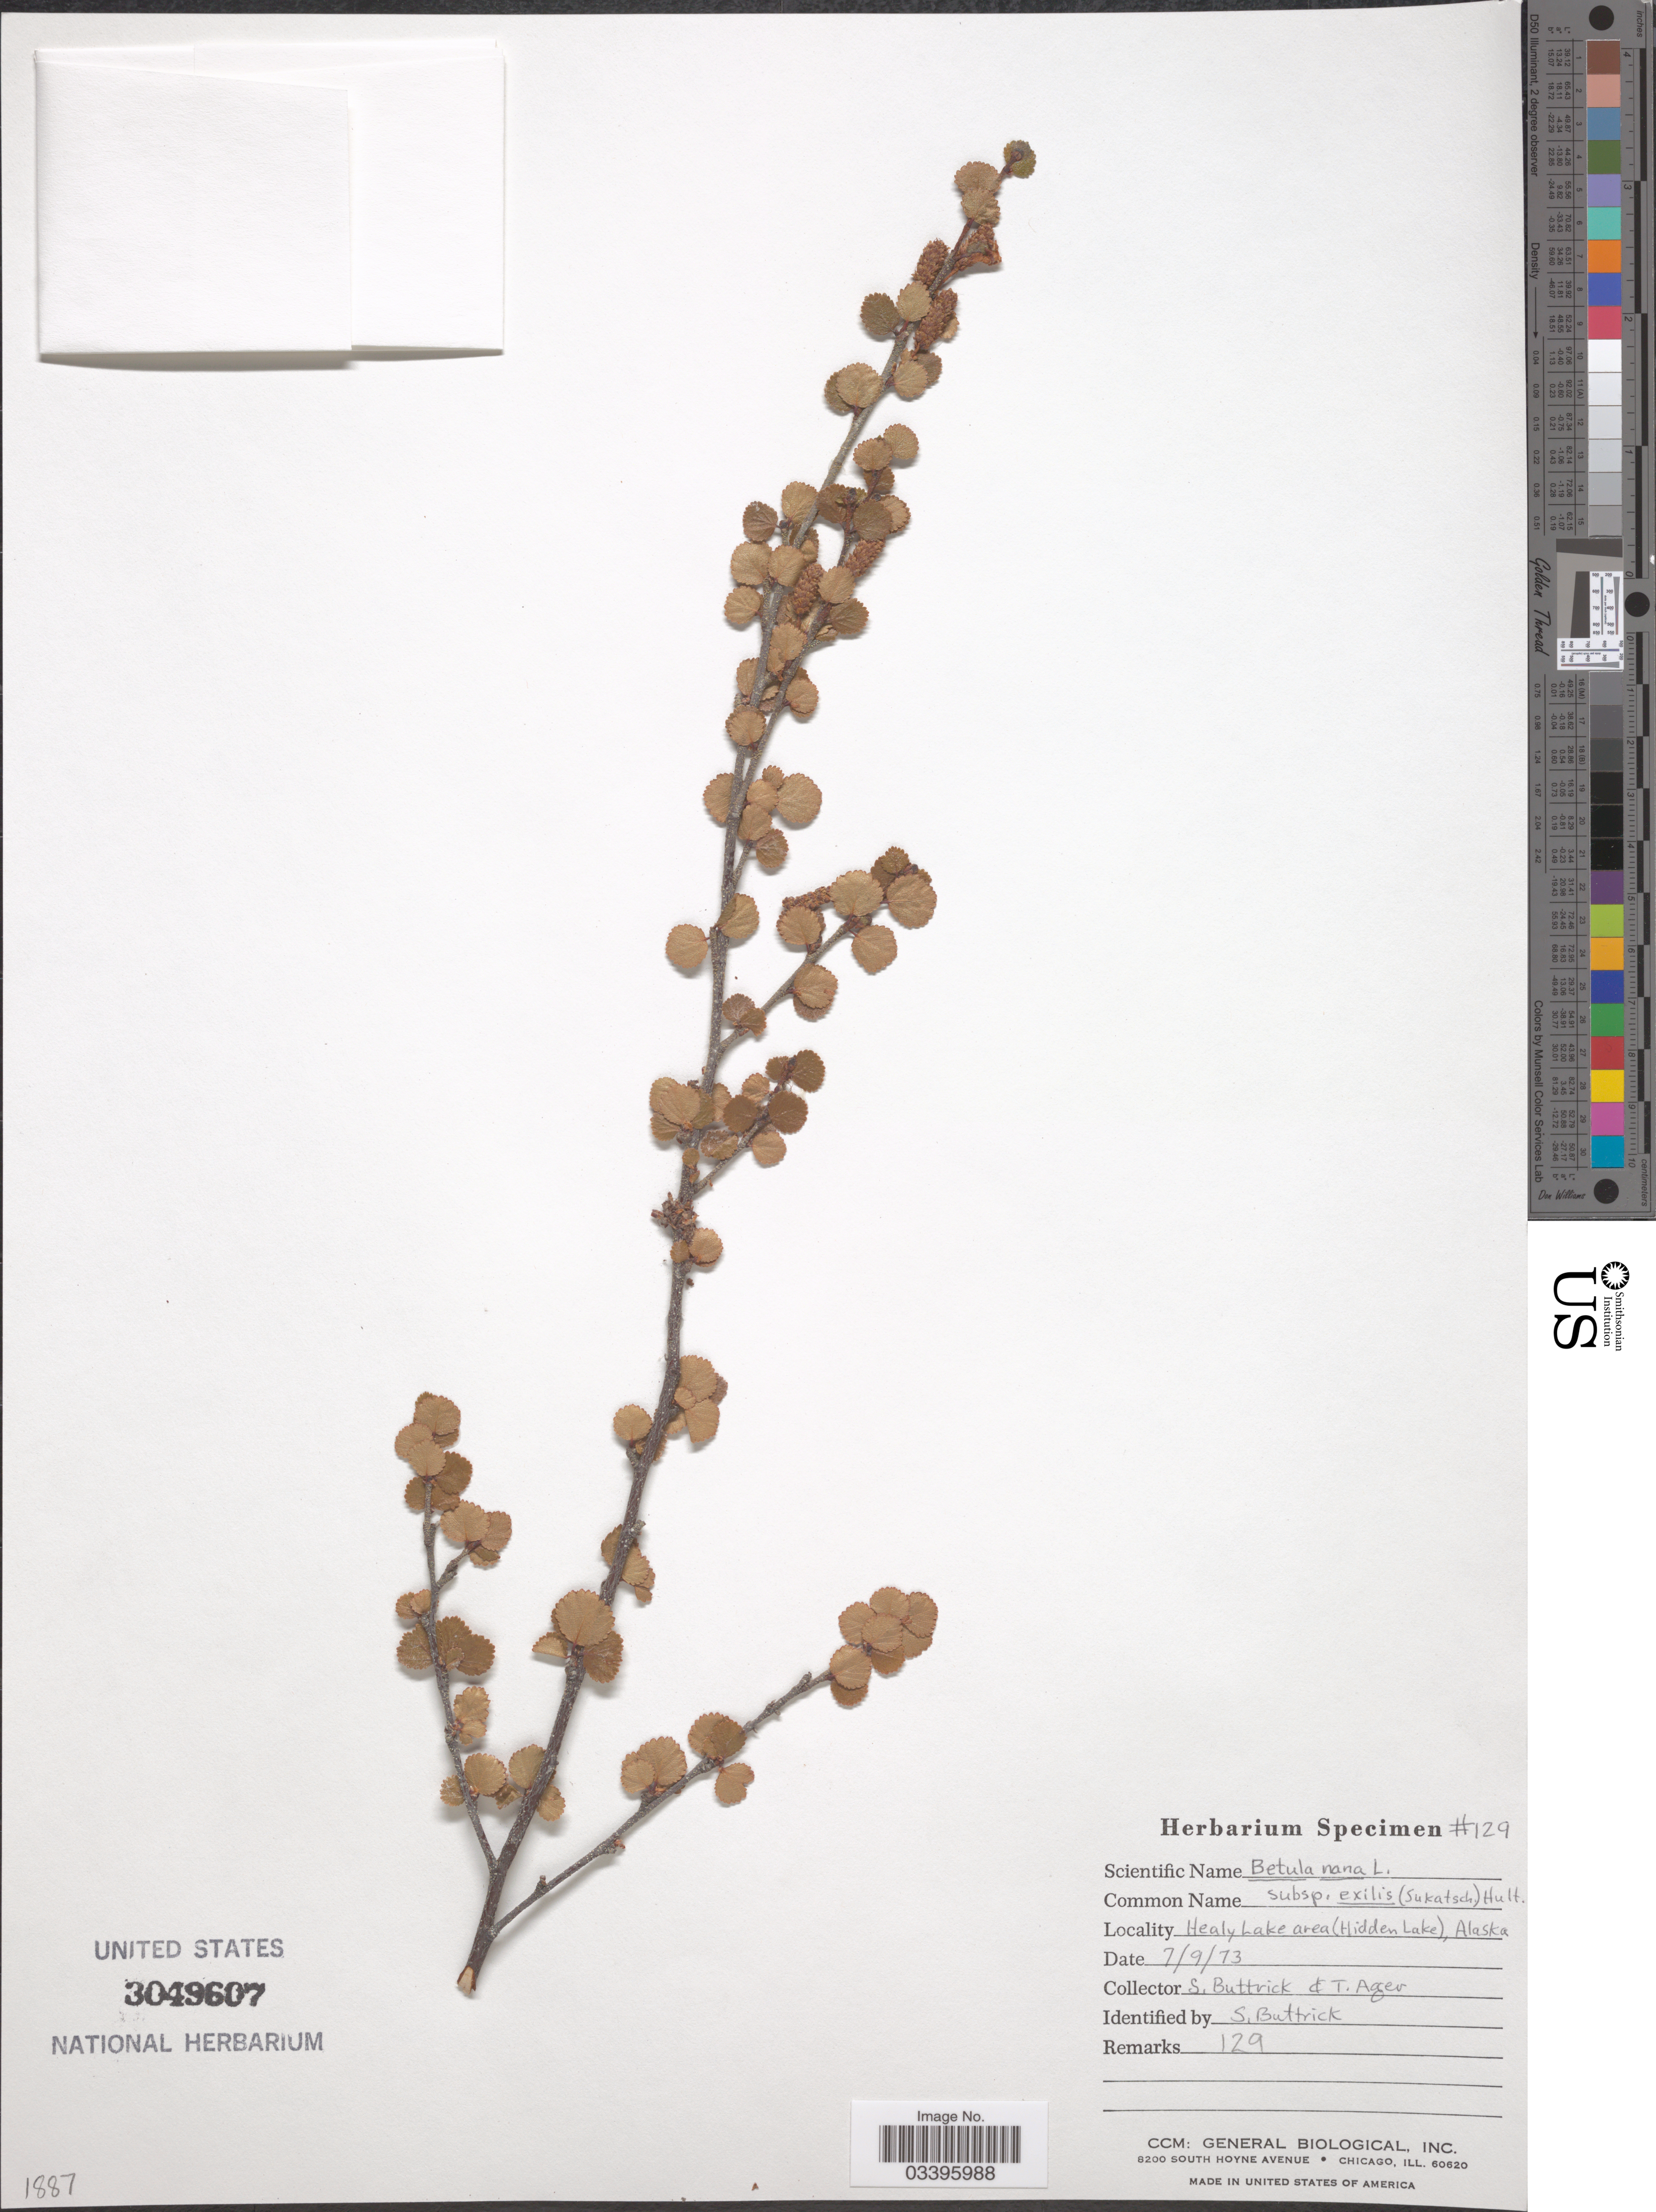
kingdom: Plantae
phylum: Tracheophyta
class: Magnoliopsida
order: Fagales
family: Betulaceae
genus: Betula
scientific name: Betula nana subsp. exilis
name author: L.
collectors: S. Buttrick & T. Ager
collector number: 129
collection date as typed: Transcribed d/m/y: 9/7/73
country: United States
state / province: Alaska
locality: Healy Lake area (Hidden Lake).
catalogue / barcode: US 3049607